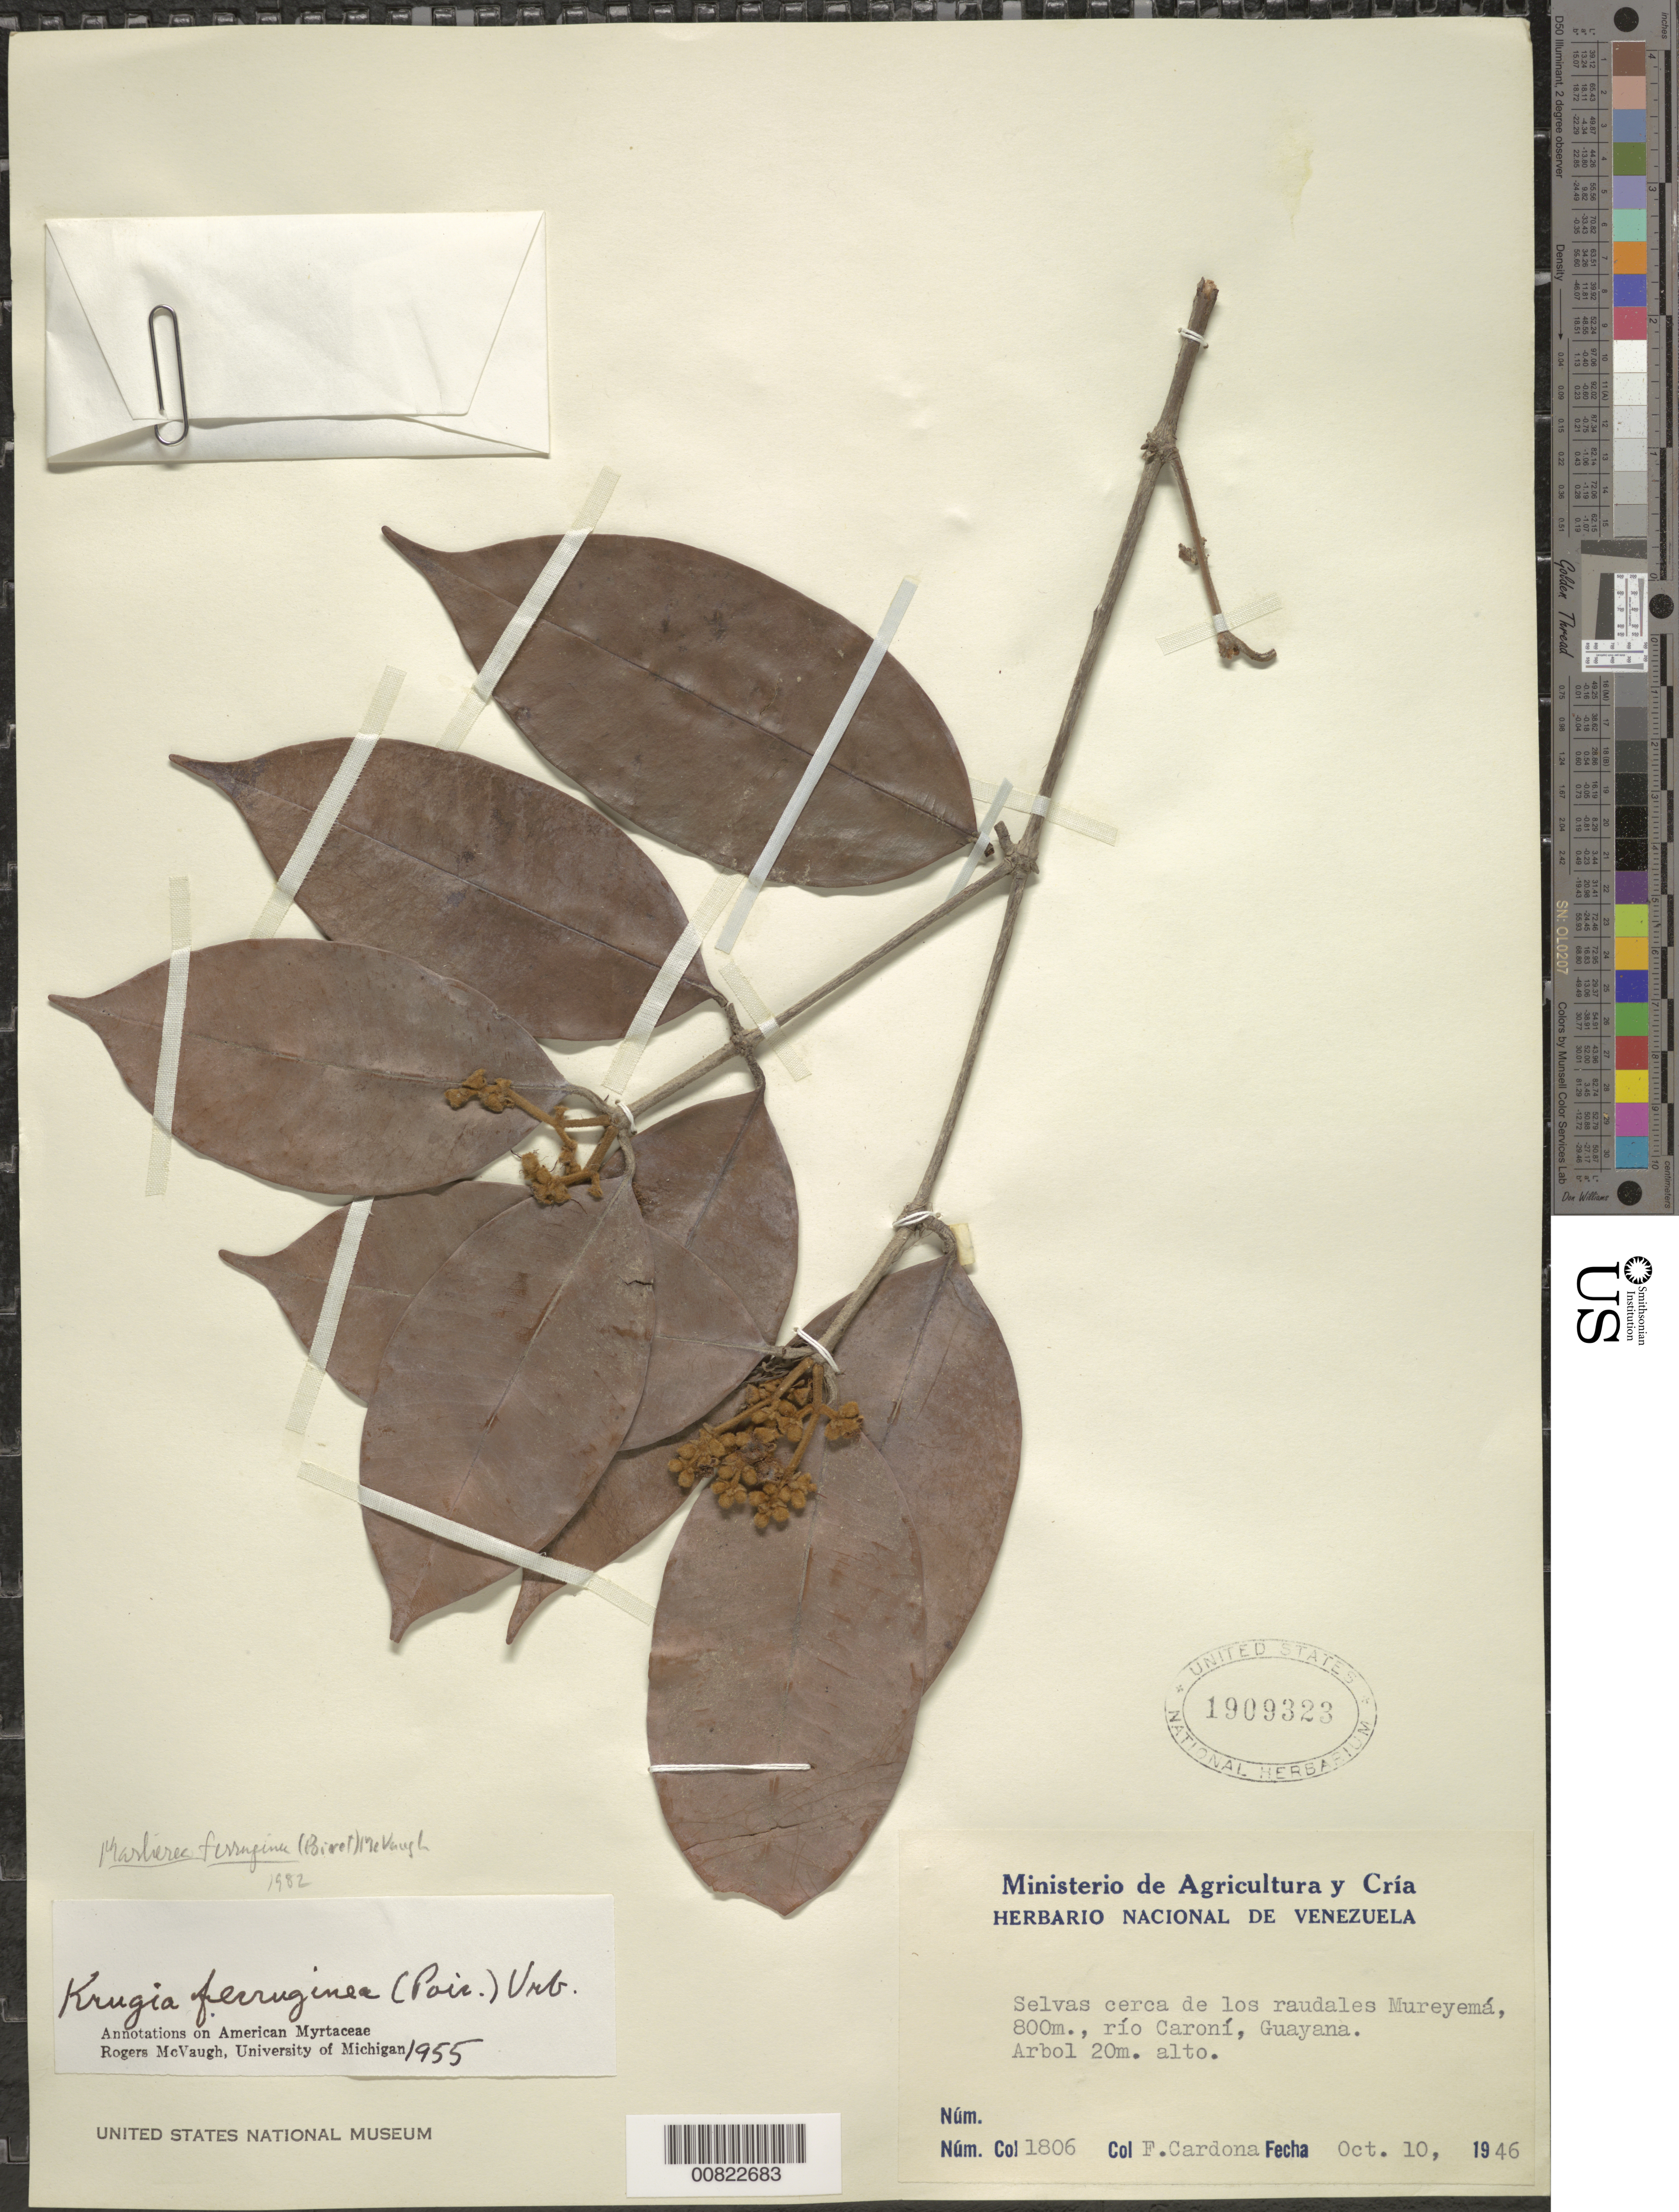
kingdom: Plantae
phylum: Tracheophyta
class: Magnoliopsida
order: Myrtales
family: Myrtaceae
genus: Myrcia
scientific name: Myrcia ferruginea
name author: (Poir.) DC.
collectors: F. Cardona Puig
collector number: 1806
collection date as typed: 10-Oct-46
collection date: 1946-10-10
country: Venezuela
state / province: Bolívar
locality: Río Caroní, Raudales Mureyemá (Guayana)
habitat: Forest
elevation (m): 800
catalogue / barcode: US 1909323